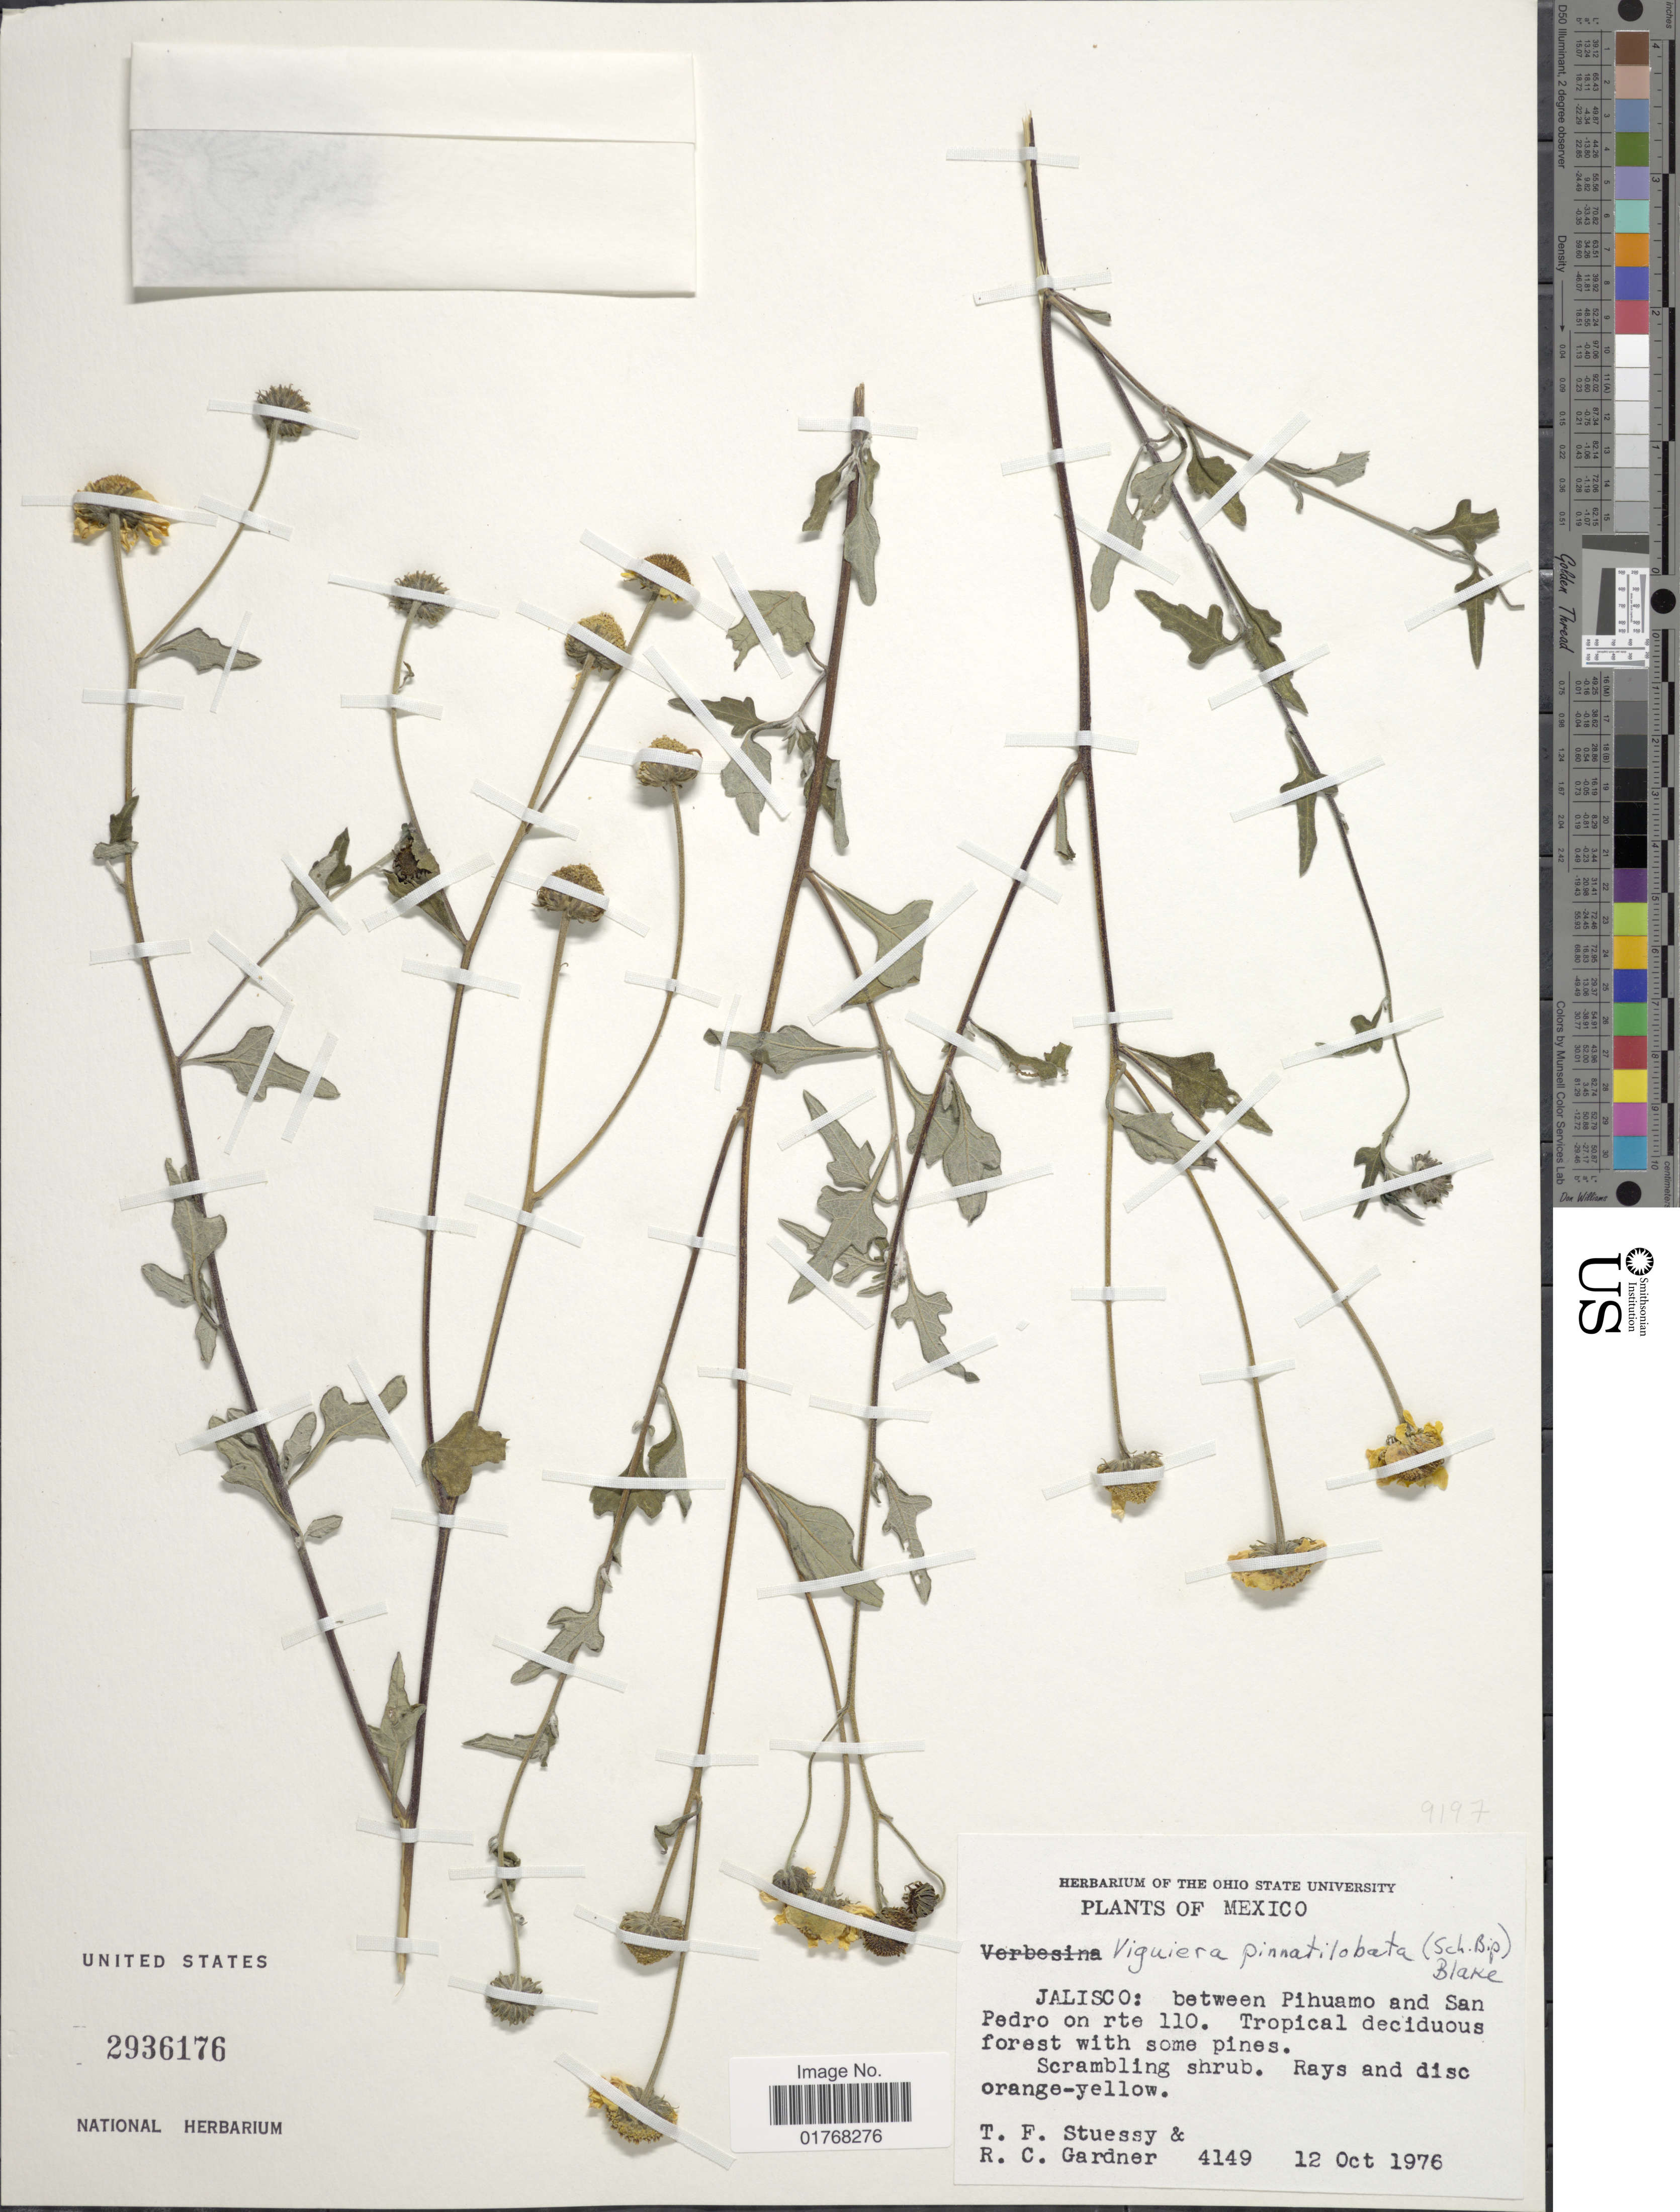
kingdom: Plantae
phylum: Tracheophyta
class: Magnoliopsida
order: Asterales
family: Asteraceae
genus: Viguiera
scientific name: Viguiera pinnatilobata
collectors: T. Stuessy & R. C. Gardner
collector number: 4149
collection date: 1976-10-12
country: Mexico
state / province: Jalisco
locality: Between Pihuamo and San Pedro in rte 110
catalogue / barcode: US 2936176